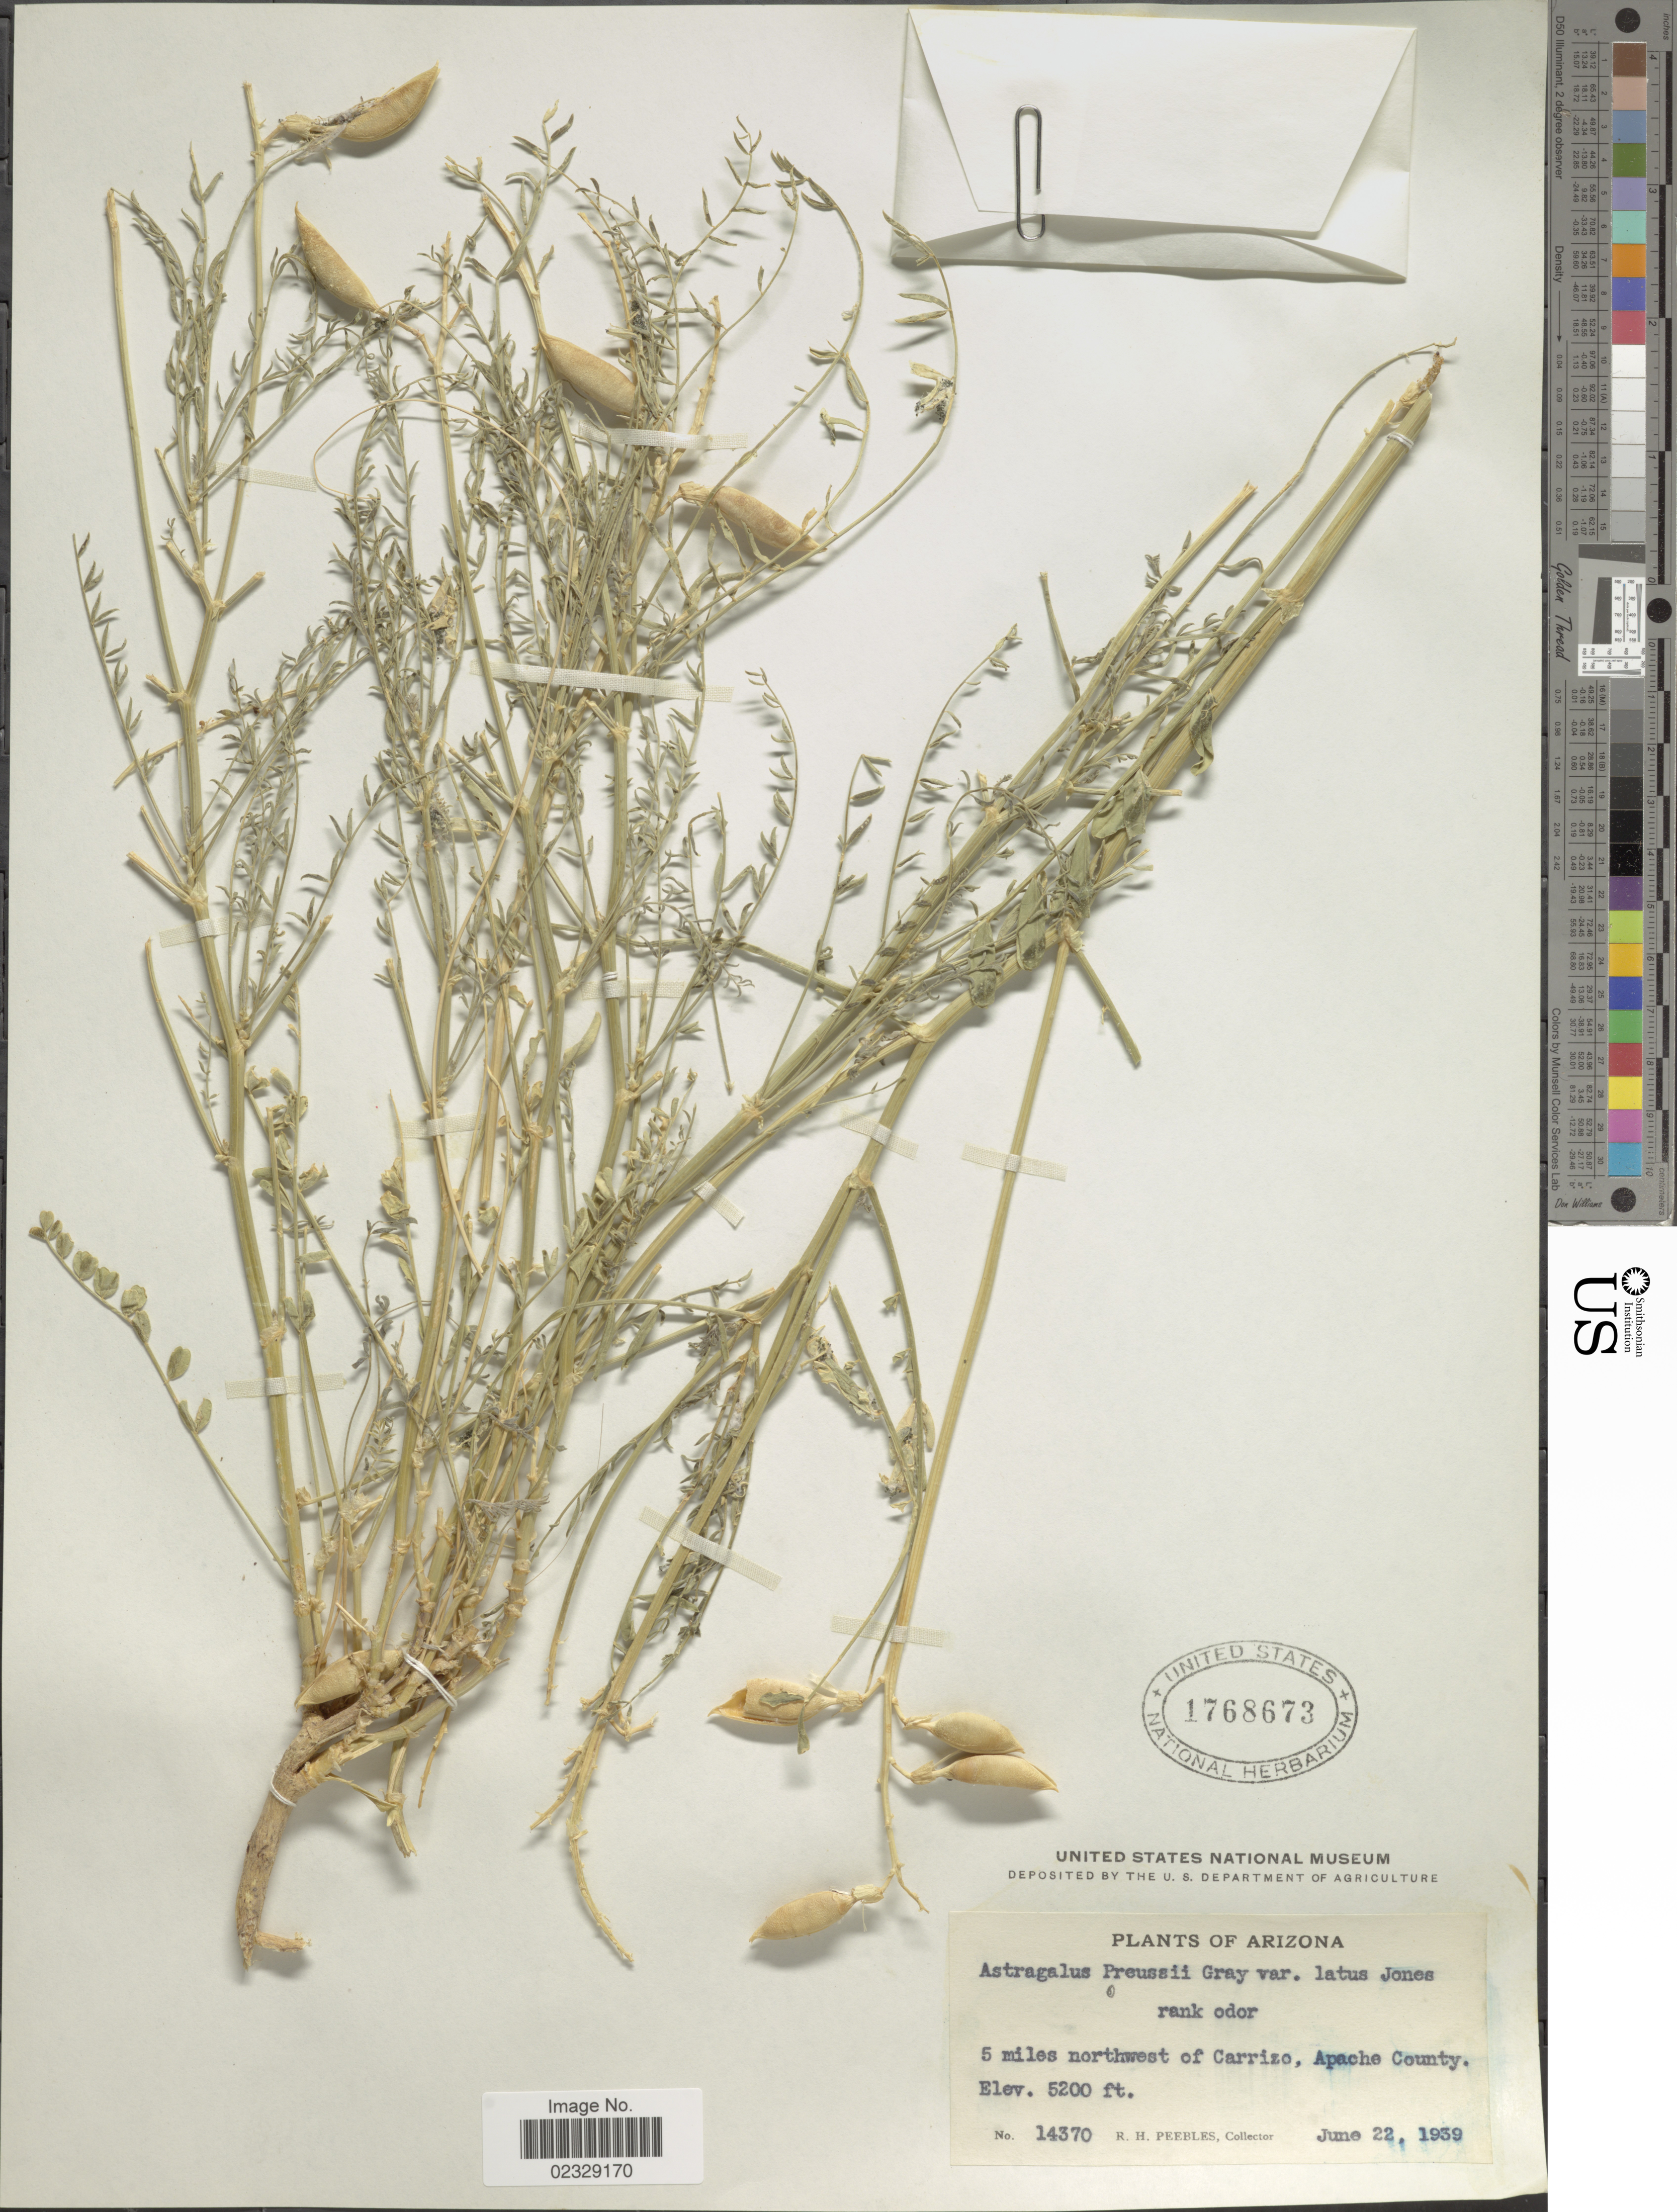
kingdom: Plantae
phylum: Tracheophyta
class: Magnoliopsida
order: Fabales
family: Fabaceae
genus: Astragalus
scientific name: Astragalus arctus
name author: (E. Sheld.) Tidestr.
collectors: R. H. Peebles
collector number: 14370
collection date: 1939-06-22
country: United States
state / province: Arizona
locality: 5 miles northwest of Carrizo, Apache County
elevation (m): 1585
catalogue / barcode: US 1768673